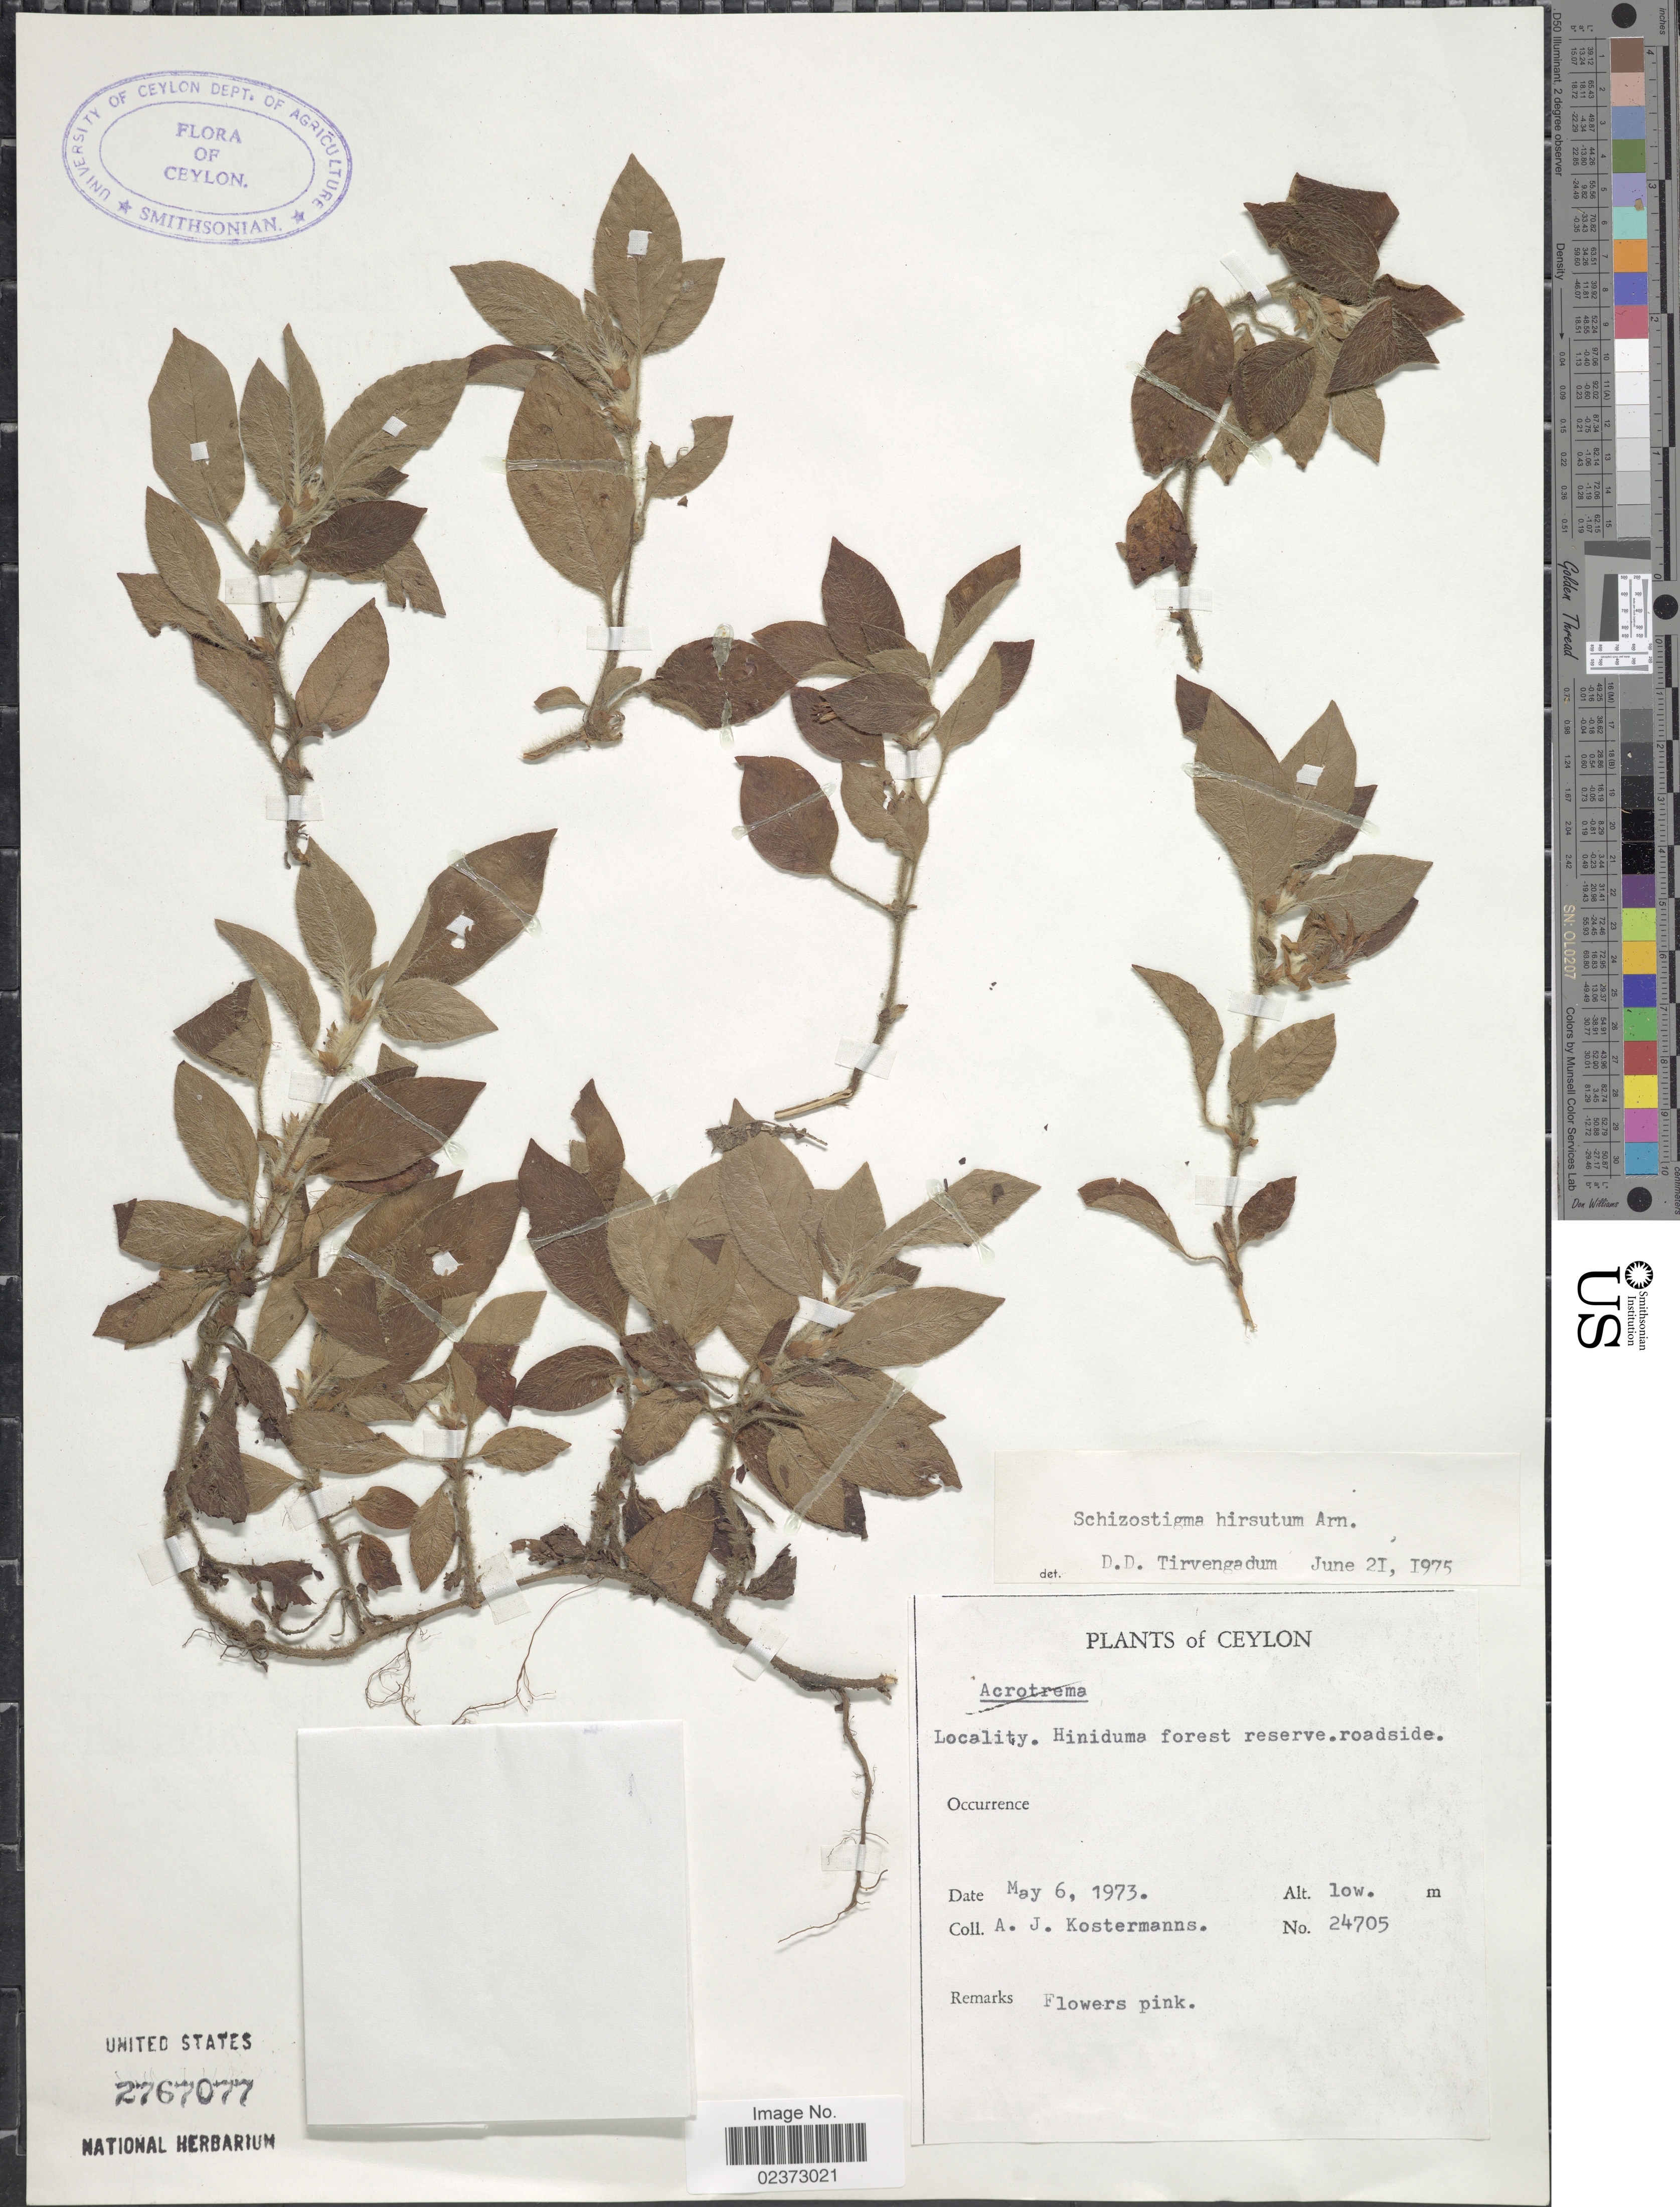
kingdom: Plantae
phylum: Tracheophyta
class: Magnoliopsida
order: Gentianales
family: Rubiaceae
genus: Schizostigma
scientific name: Schizostigma hirsutum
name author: Arn. ex Meisn.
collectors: A. Kostermanns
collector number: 24705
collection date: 1973-05-06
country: Sri Lanka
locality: Ceylon, Hiniduma forest reserve roadside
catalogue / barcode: US 2767077